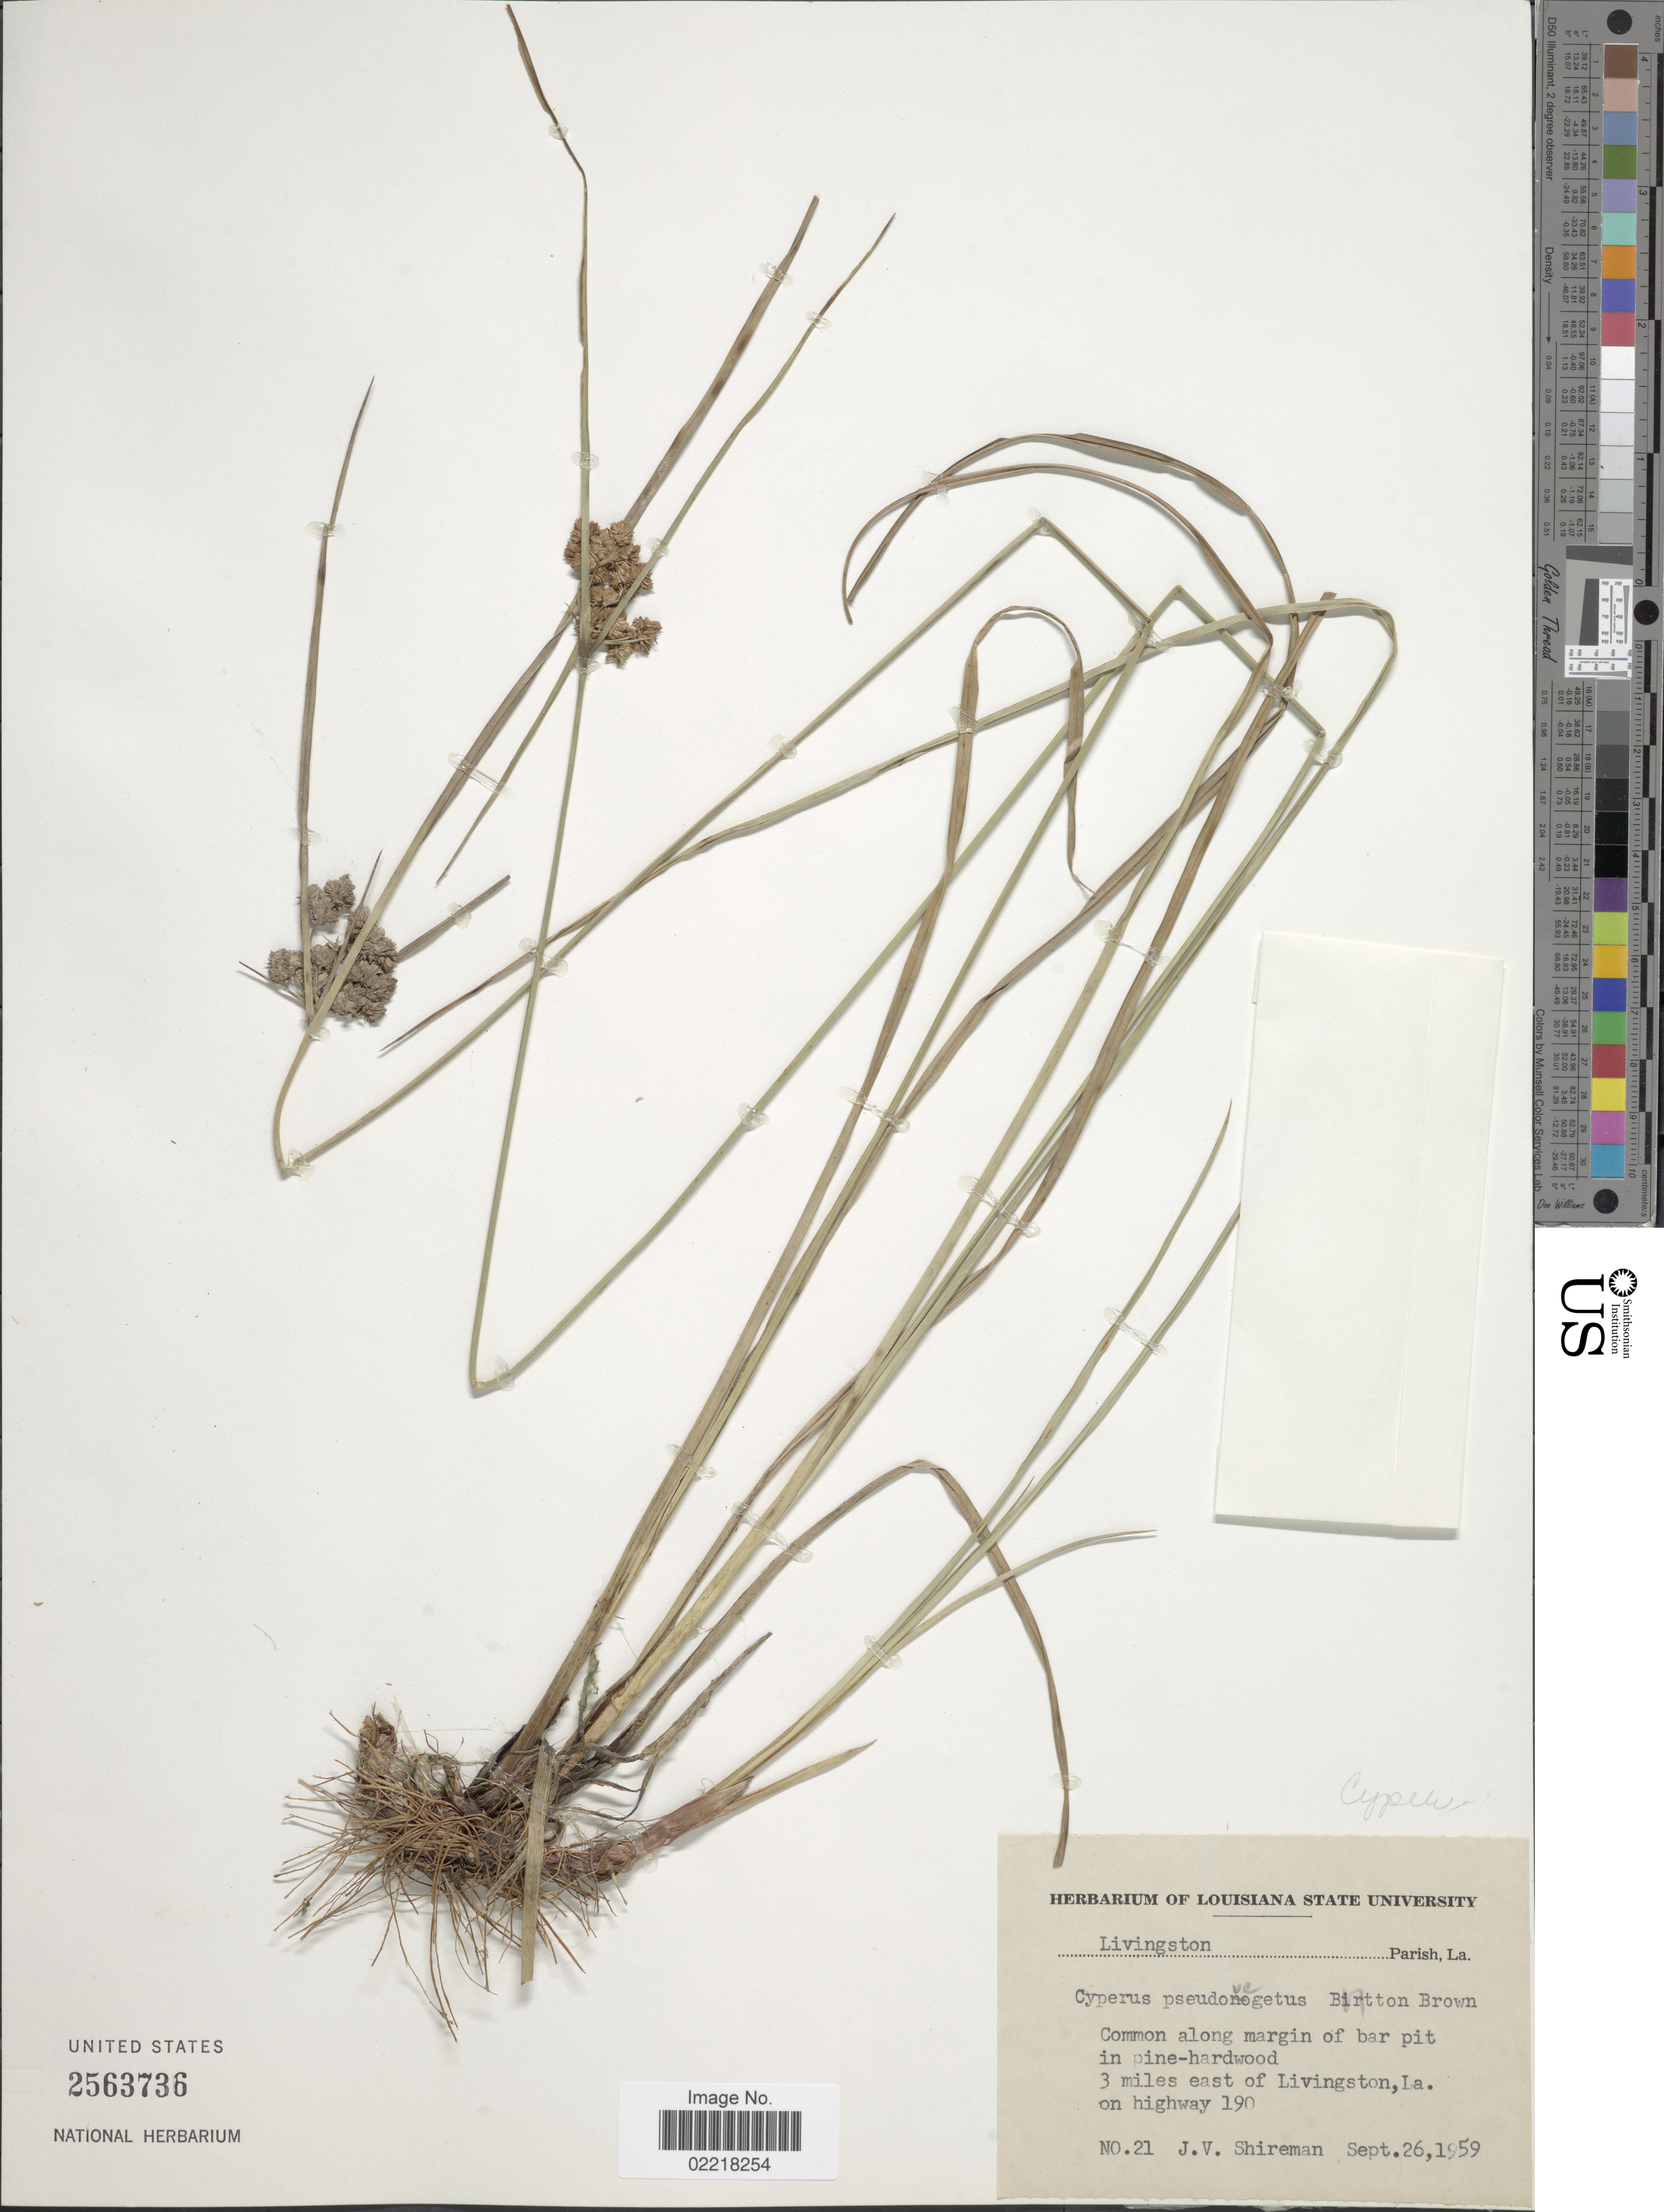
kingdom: Plantae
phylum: Tracheophyta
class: Liliopsida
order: Poales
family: Cyperaceae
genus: Cyperus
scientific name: Cyperus pseudovegetus Steud.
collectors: J. Shireman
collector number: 21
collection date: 1959-09-26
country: United States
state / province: Louisiana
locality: Livingston Parish, La., 3 miles east of Livingston, La., on highway 190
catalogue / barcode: US 2563736